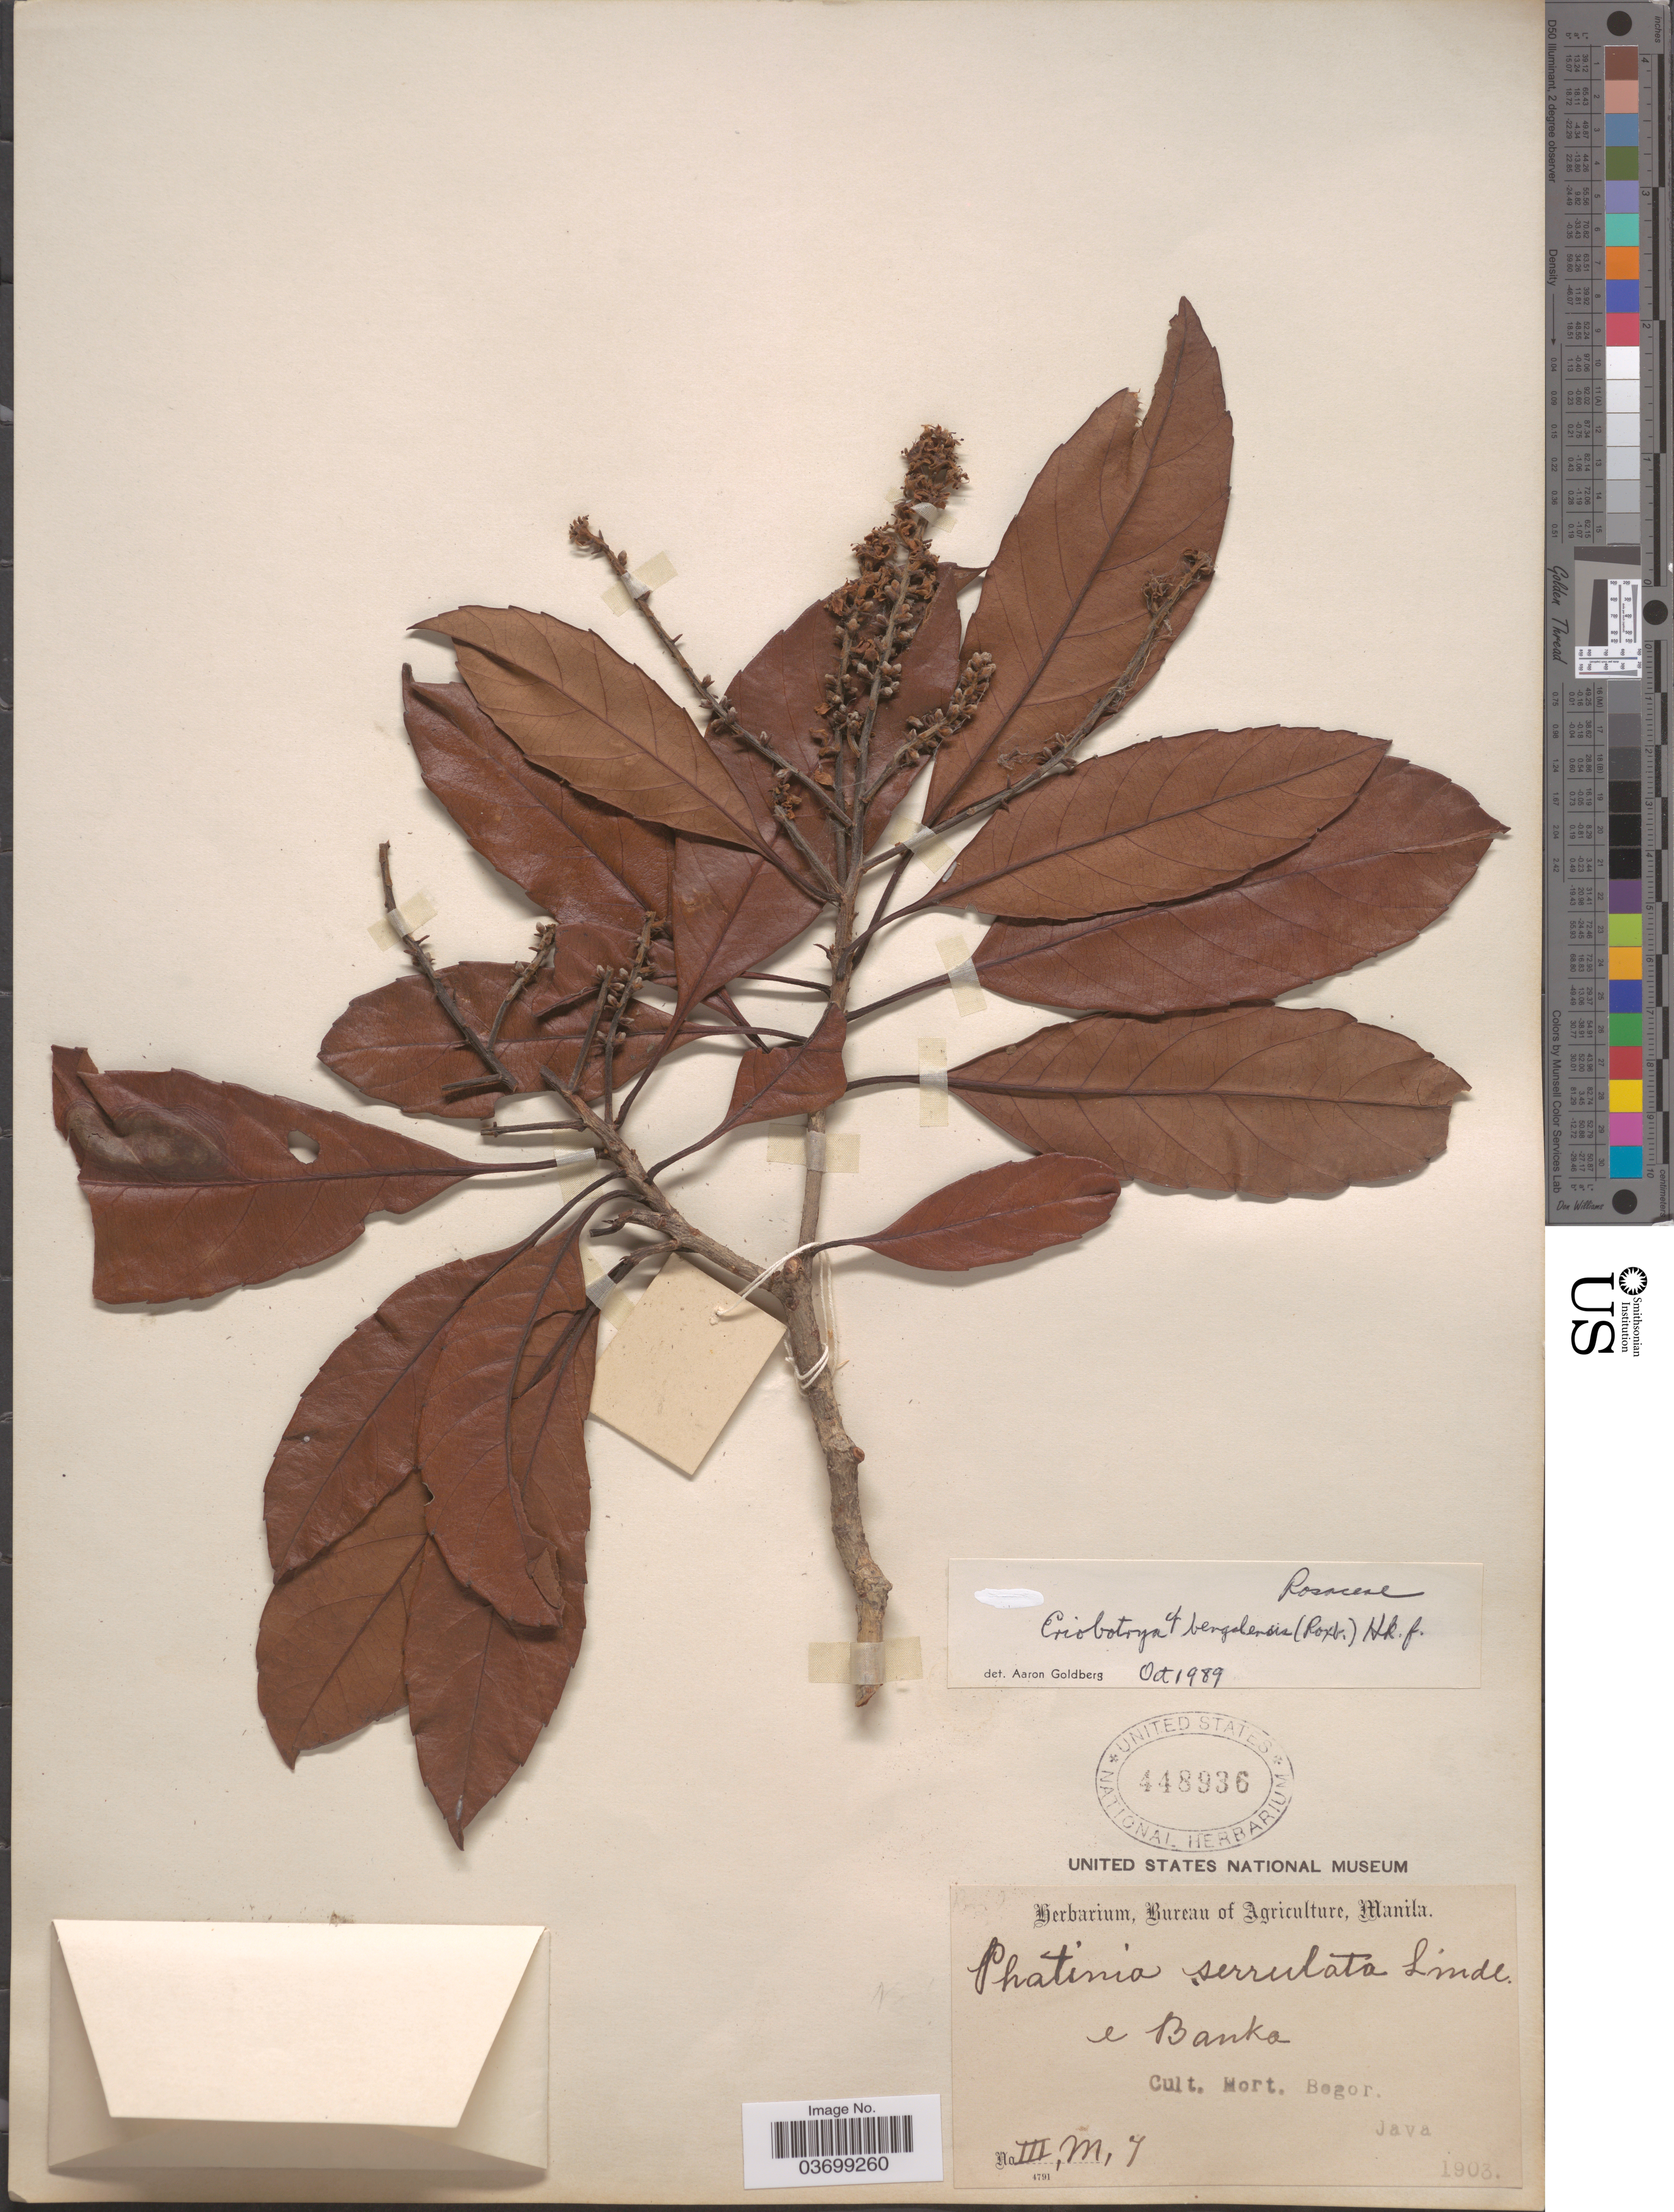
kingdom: Plantae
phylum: Tracheophyta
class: Magnoliopsida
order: Rosales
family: Rosaceae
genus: Rhaphiolepis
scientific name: Rhaphiolepis bengalensis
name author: (Roxb.) B.B. Liu & J. Wen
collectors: Ex herb. Bureau of Agriculture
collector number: III,M,7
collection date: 1903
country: Indonesia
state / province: Java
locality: E Banka. [unsure placement] Cult. Hort. Bogor.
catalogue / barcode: US 448936